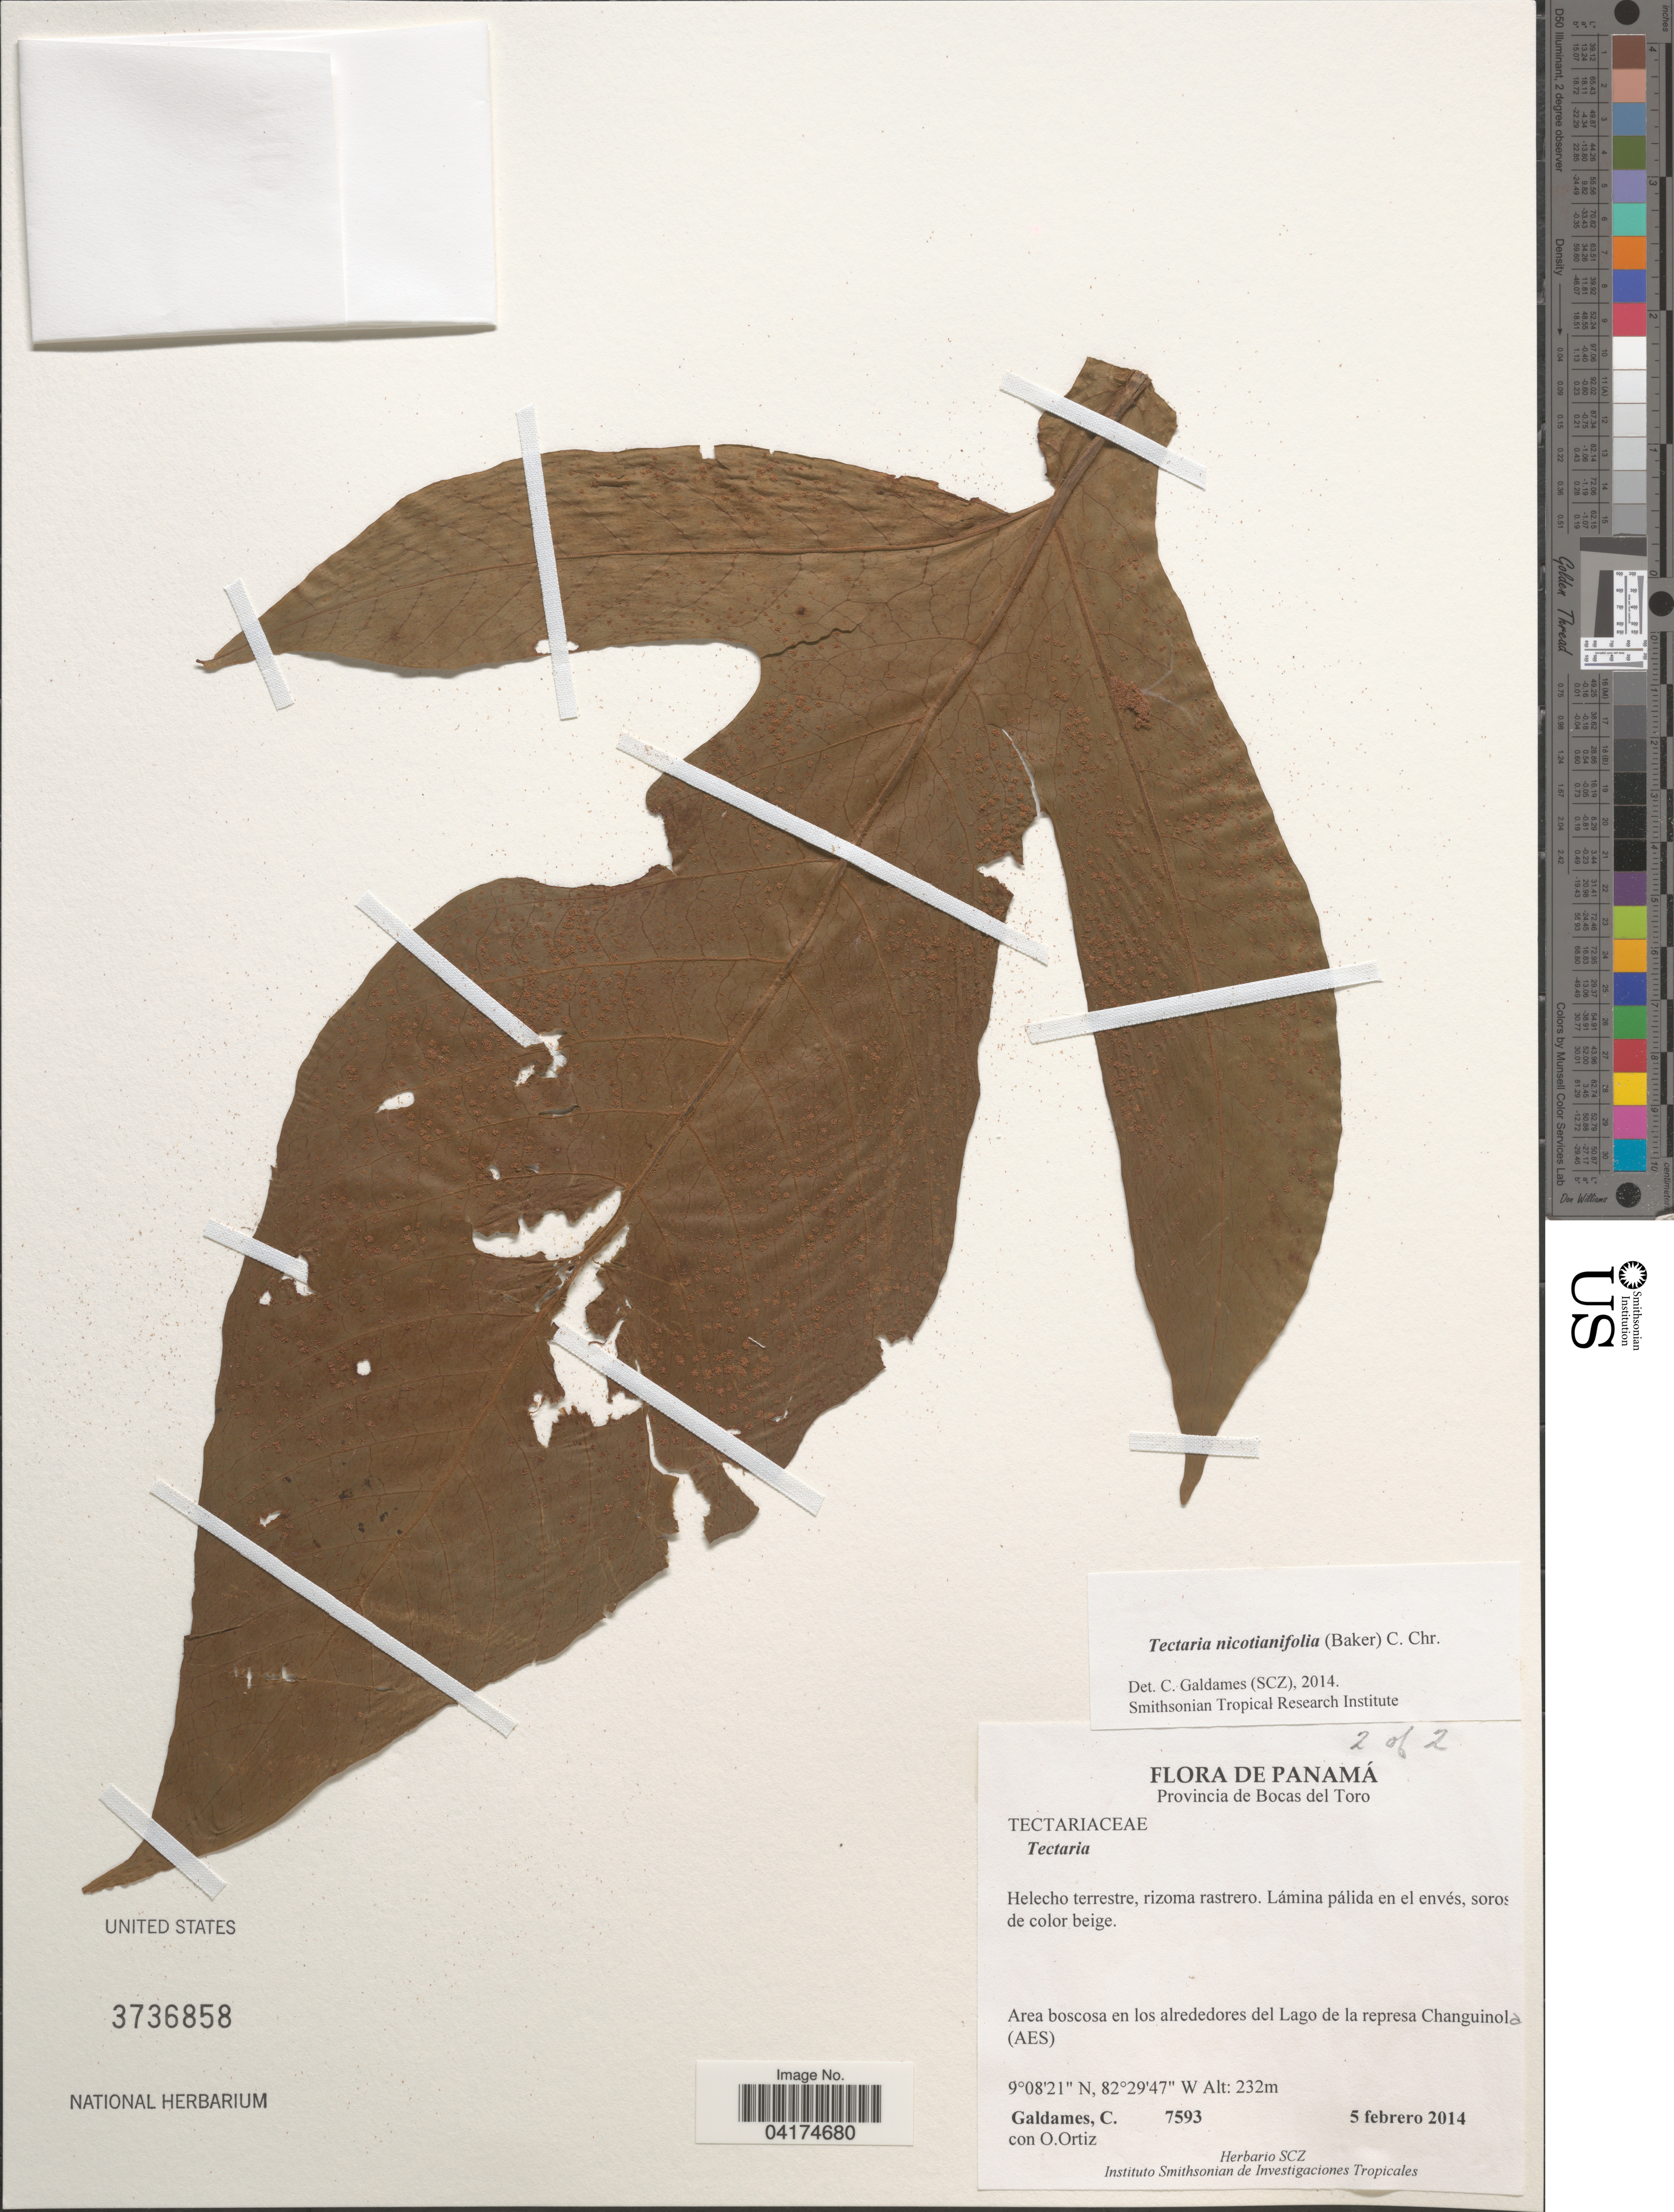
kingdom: Plantae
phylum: Tracheophyta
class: Polypodiopsida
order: Polypodiales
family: Tectariaceae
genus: Tectaria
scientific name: Tectaria nicotianifolia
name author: (Baker) C. Chr.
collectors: C. Galdames & O. O. Ortiz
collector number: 7593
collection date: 2014-02-05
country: Panama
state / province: Bocas del Toro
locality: Area boscosa en los alrededores del Lago de la represa Changuinola I (AES).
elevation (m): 232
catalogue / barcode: US 3736858